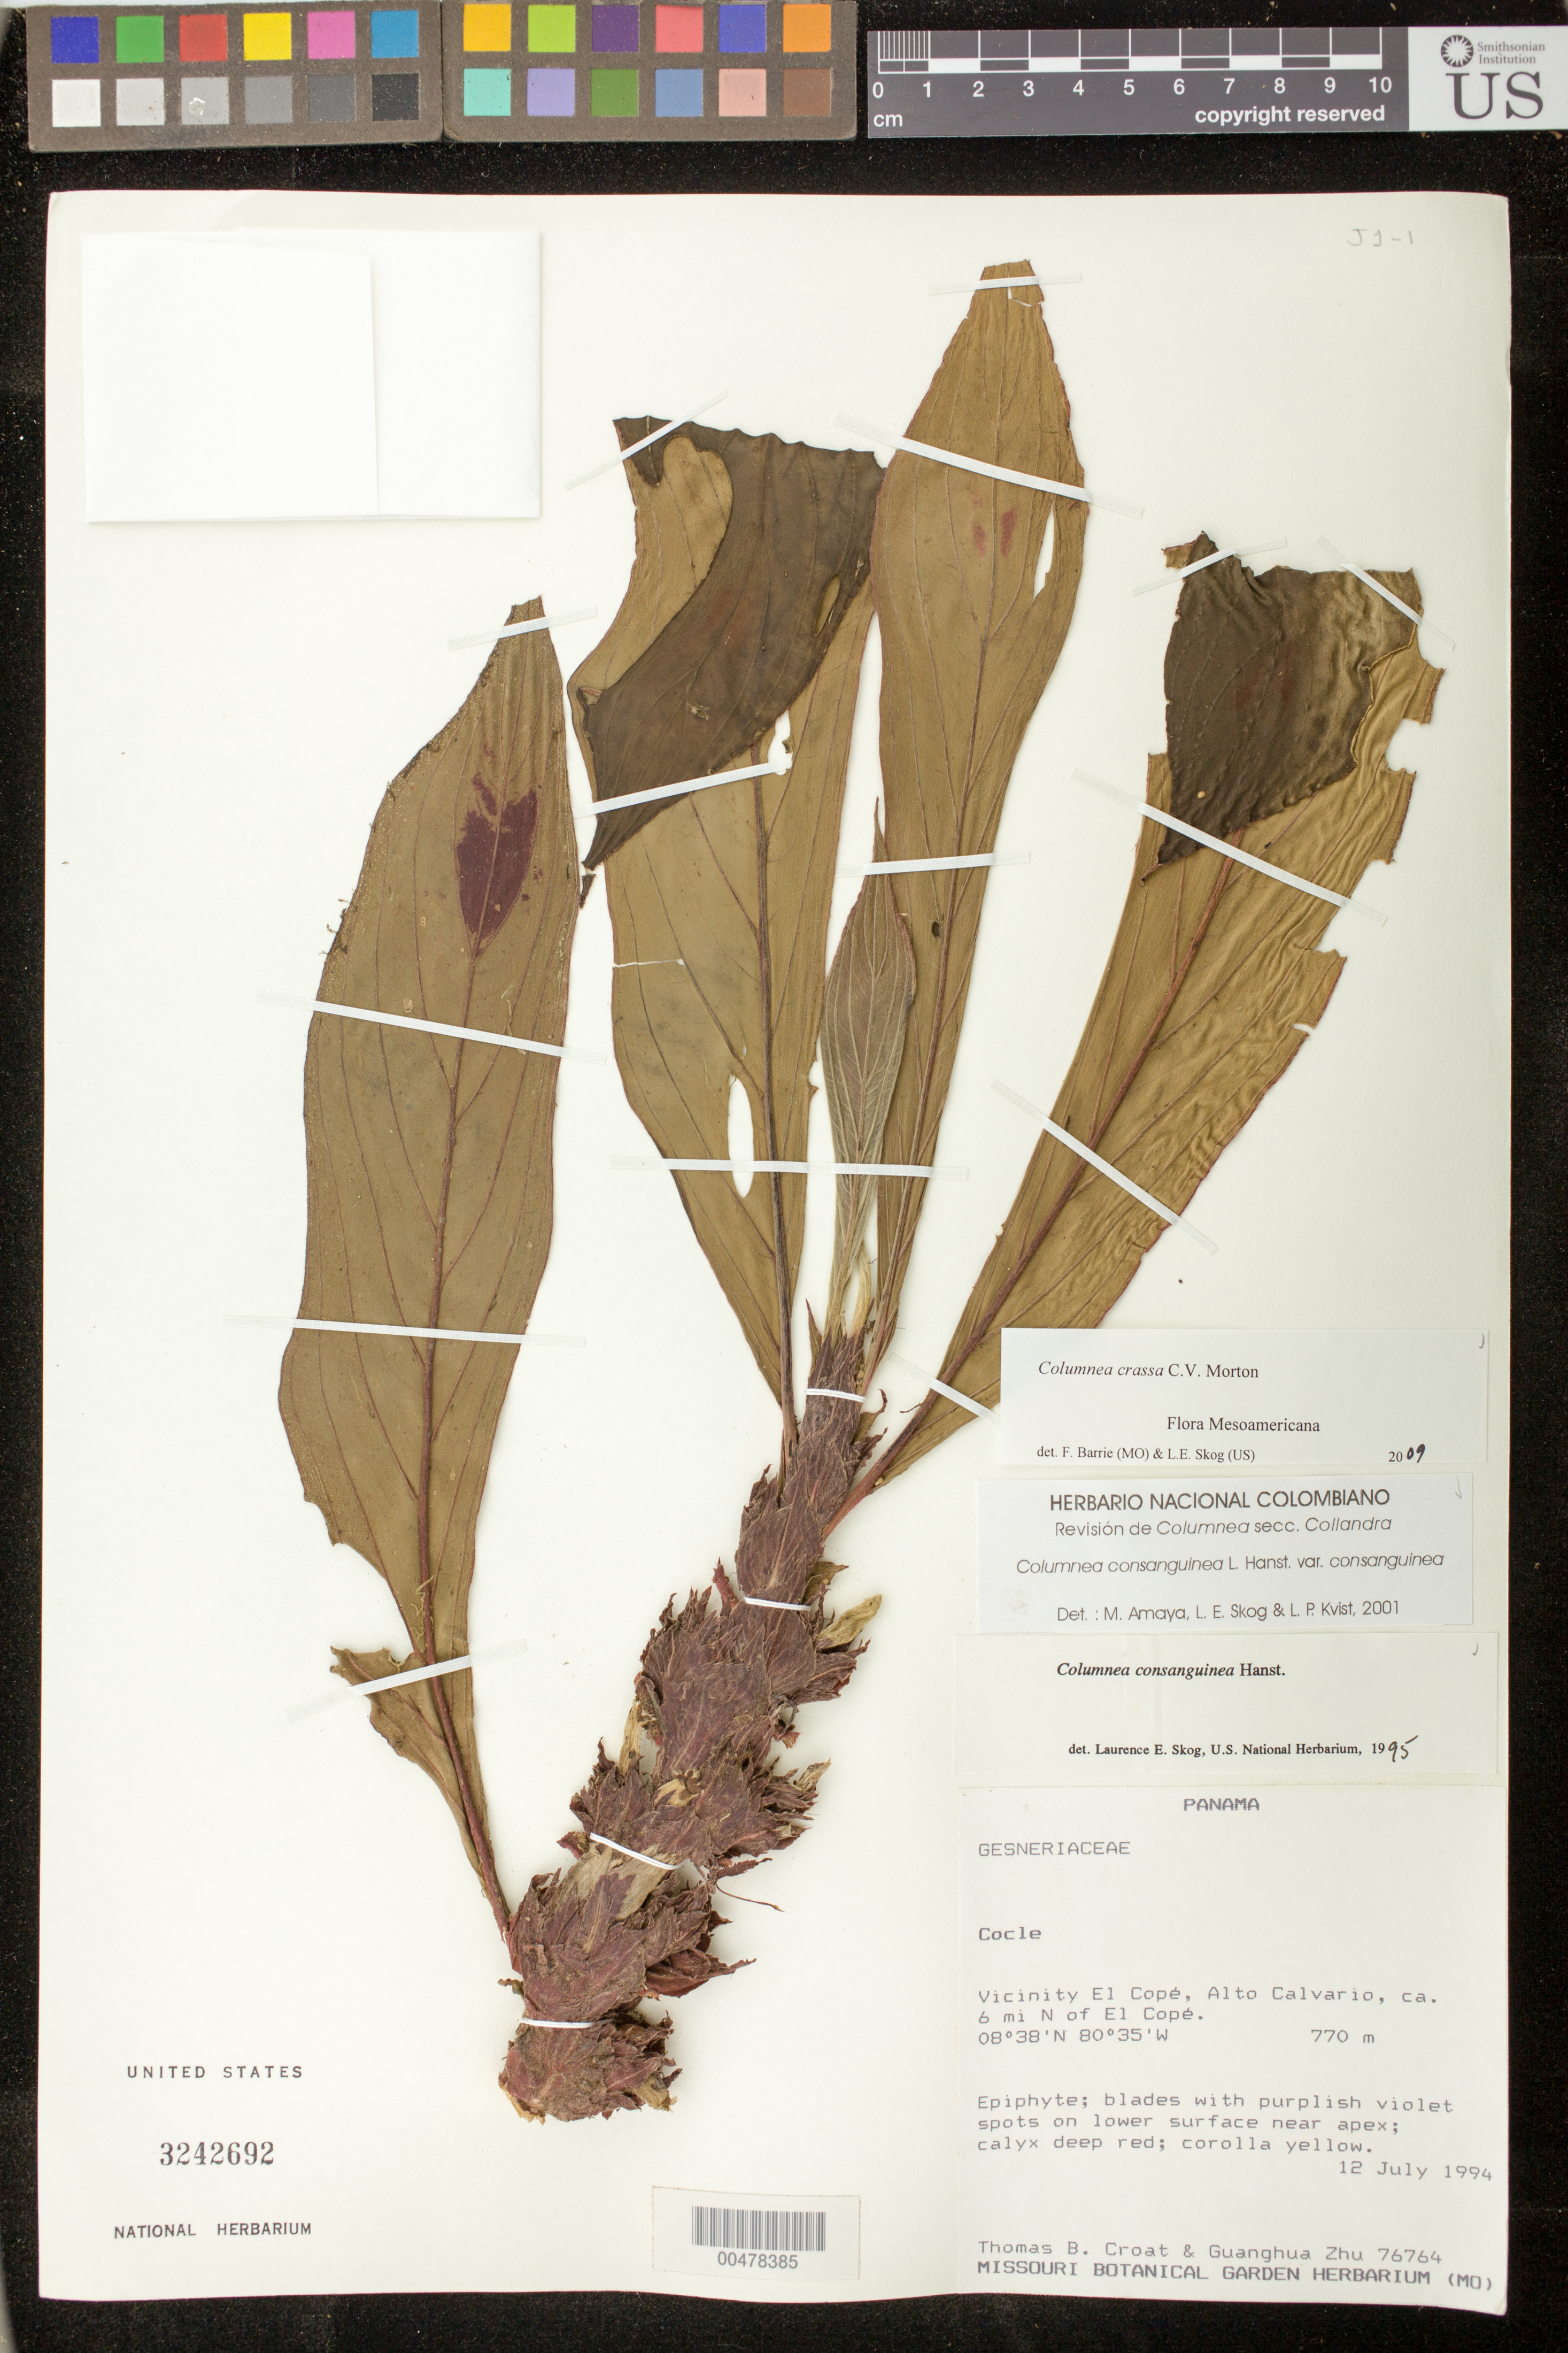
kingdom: Plantae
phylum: Tracheophyta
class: Magnoliopsida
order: Lamiales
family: Gesneriaceae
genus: Columnea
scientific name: Columnea crassa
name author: C.V. Morton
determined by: Barrie, F. R.; Skog, Laurence E.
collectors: T. B. Croat & G. H. Zhu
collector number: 76764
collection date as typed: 12 Jul 1994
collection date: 1994-07-12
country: Panama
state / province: Coclé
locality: Vicinity of El Copé, Alto Calvario, ca. 6 mi N of El Copé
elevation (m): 770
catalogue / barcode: US 3242692